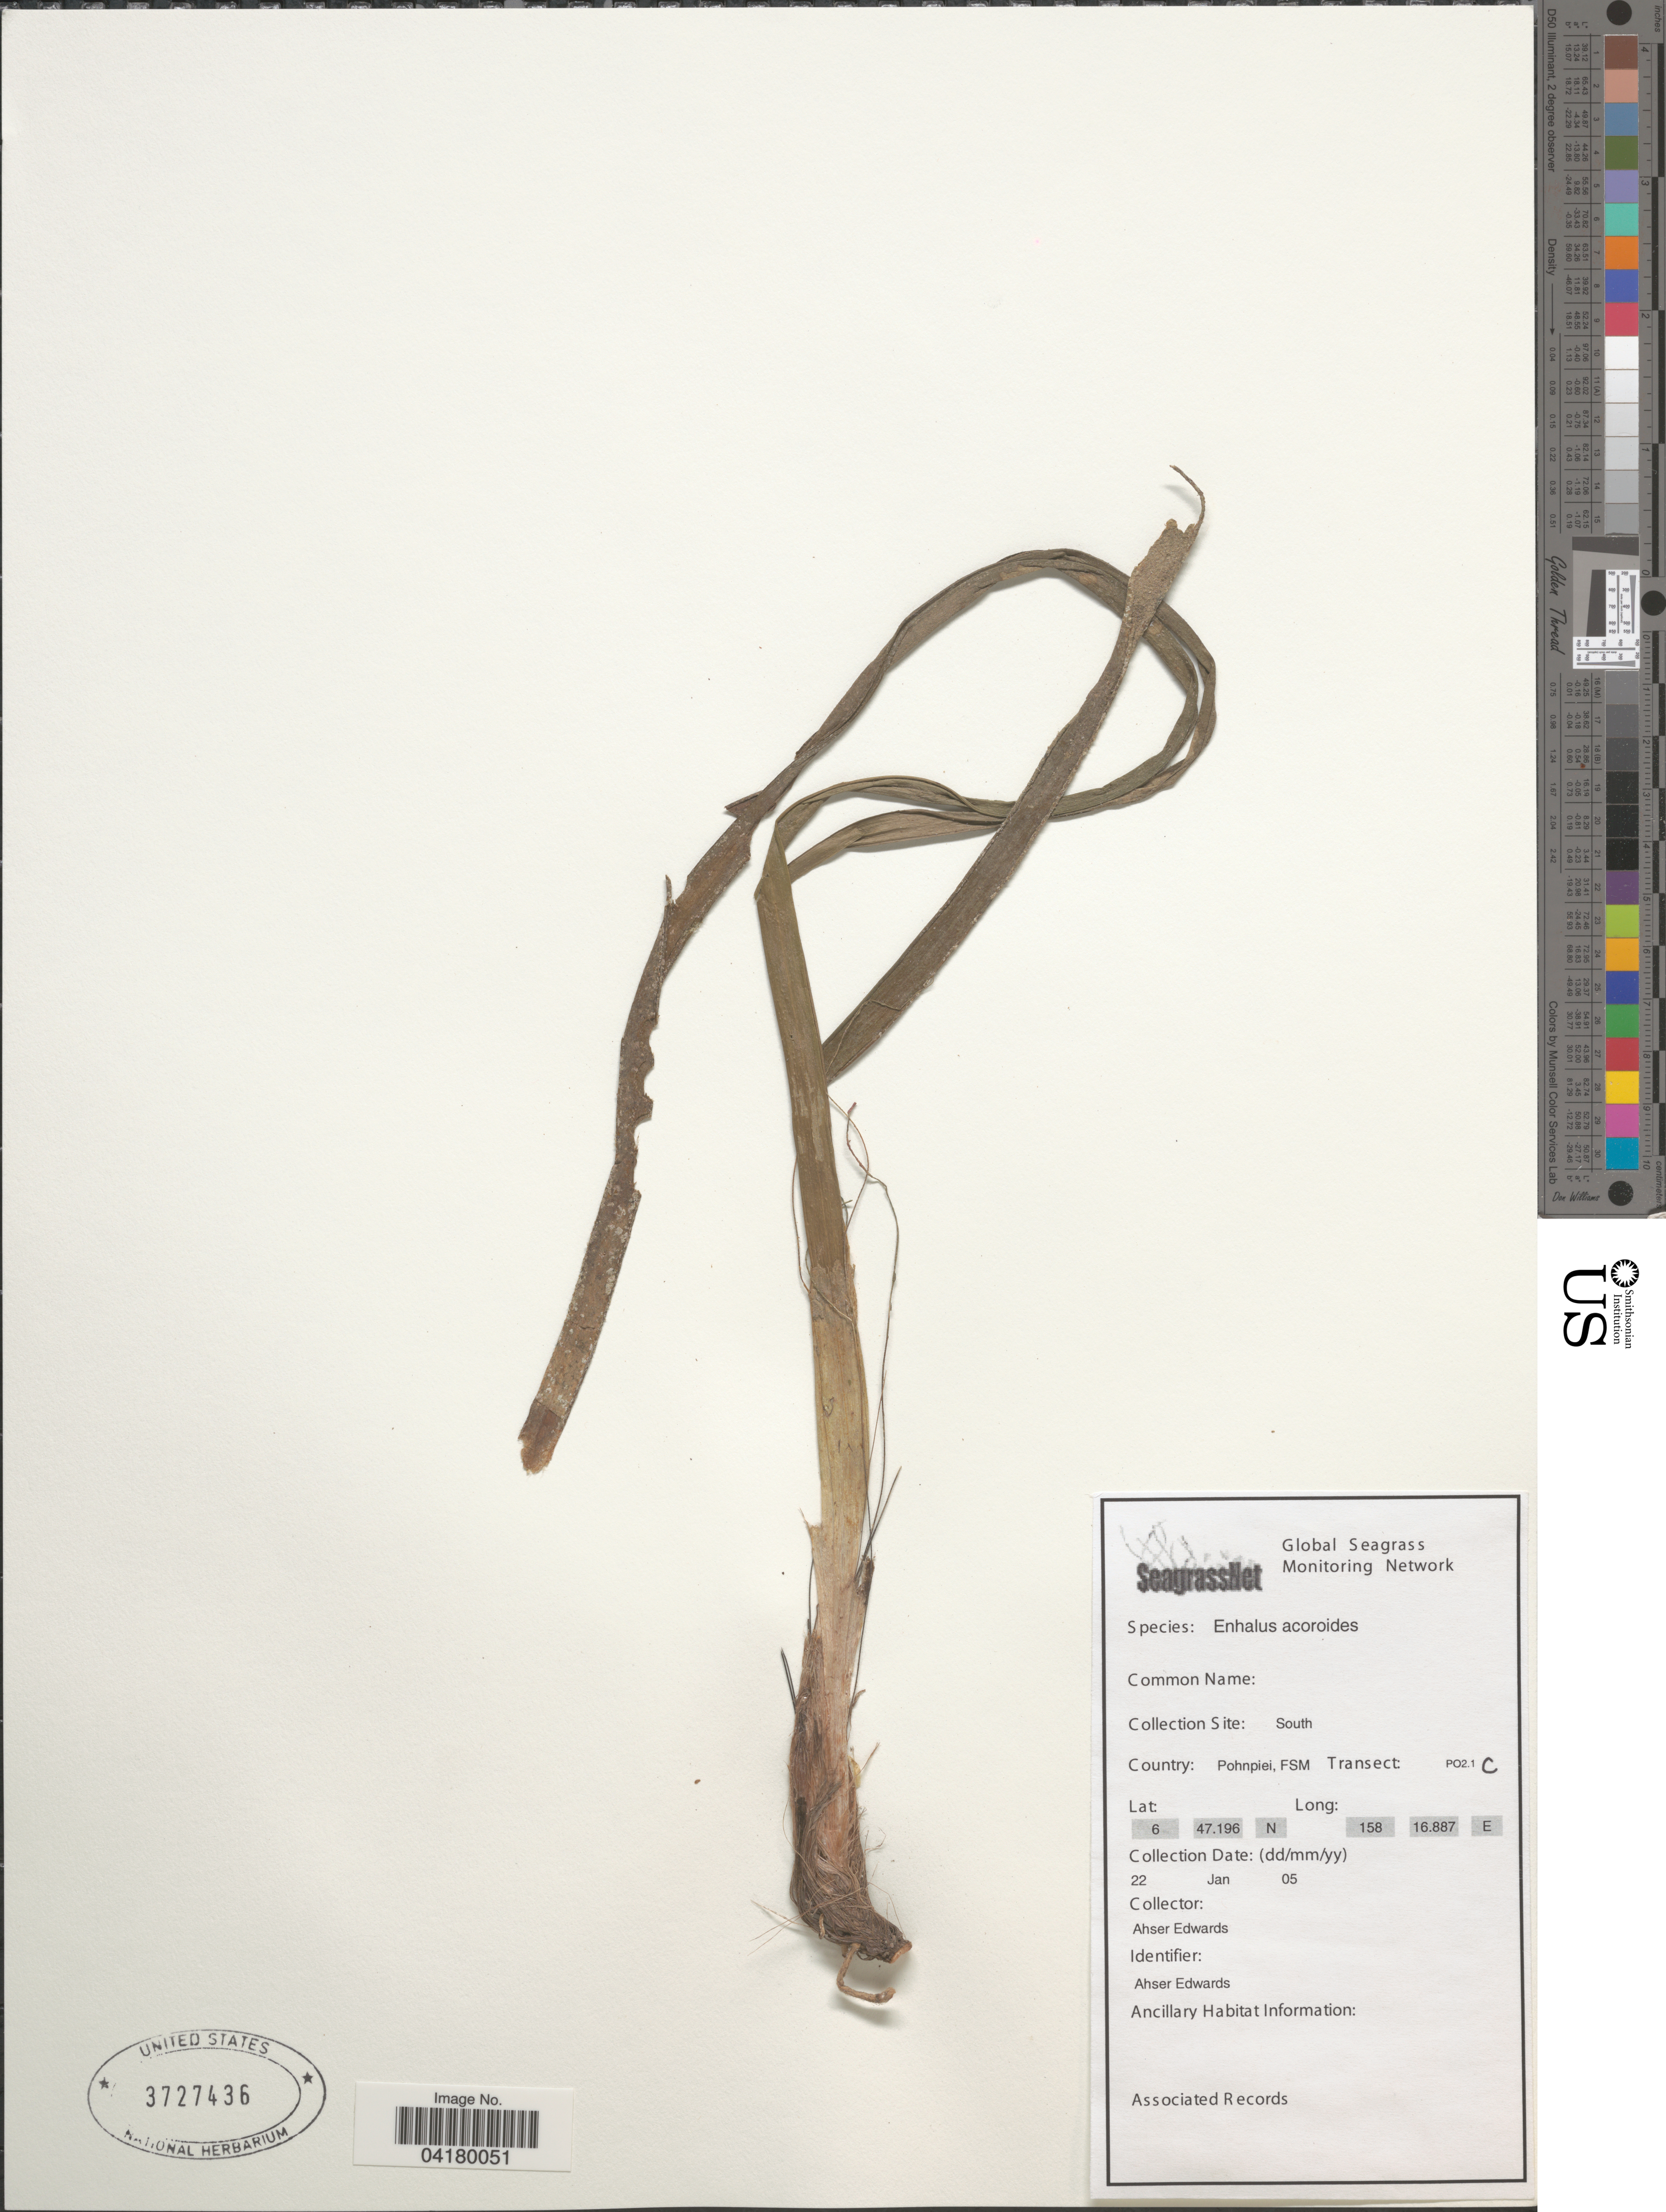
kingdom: Plantae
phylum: Tracheophyta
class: Liliopsida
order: Alismatales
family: Hydrocharitaceae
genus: Enhalus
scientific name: Enhalus acoroides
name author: (L. f.) Royle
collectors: A. Edwards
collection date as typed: Transcribed d/m/y: 22/1/5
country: Micronesia, Federated States of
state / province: Pohnpei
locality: Collection Site: South. Country: Pohnpiei, FSM. Transect: PO2.1C.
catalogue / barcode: US 3727436